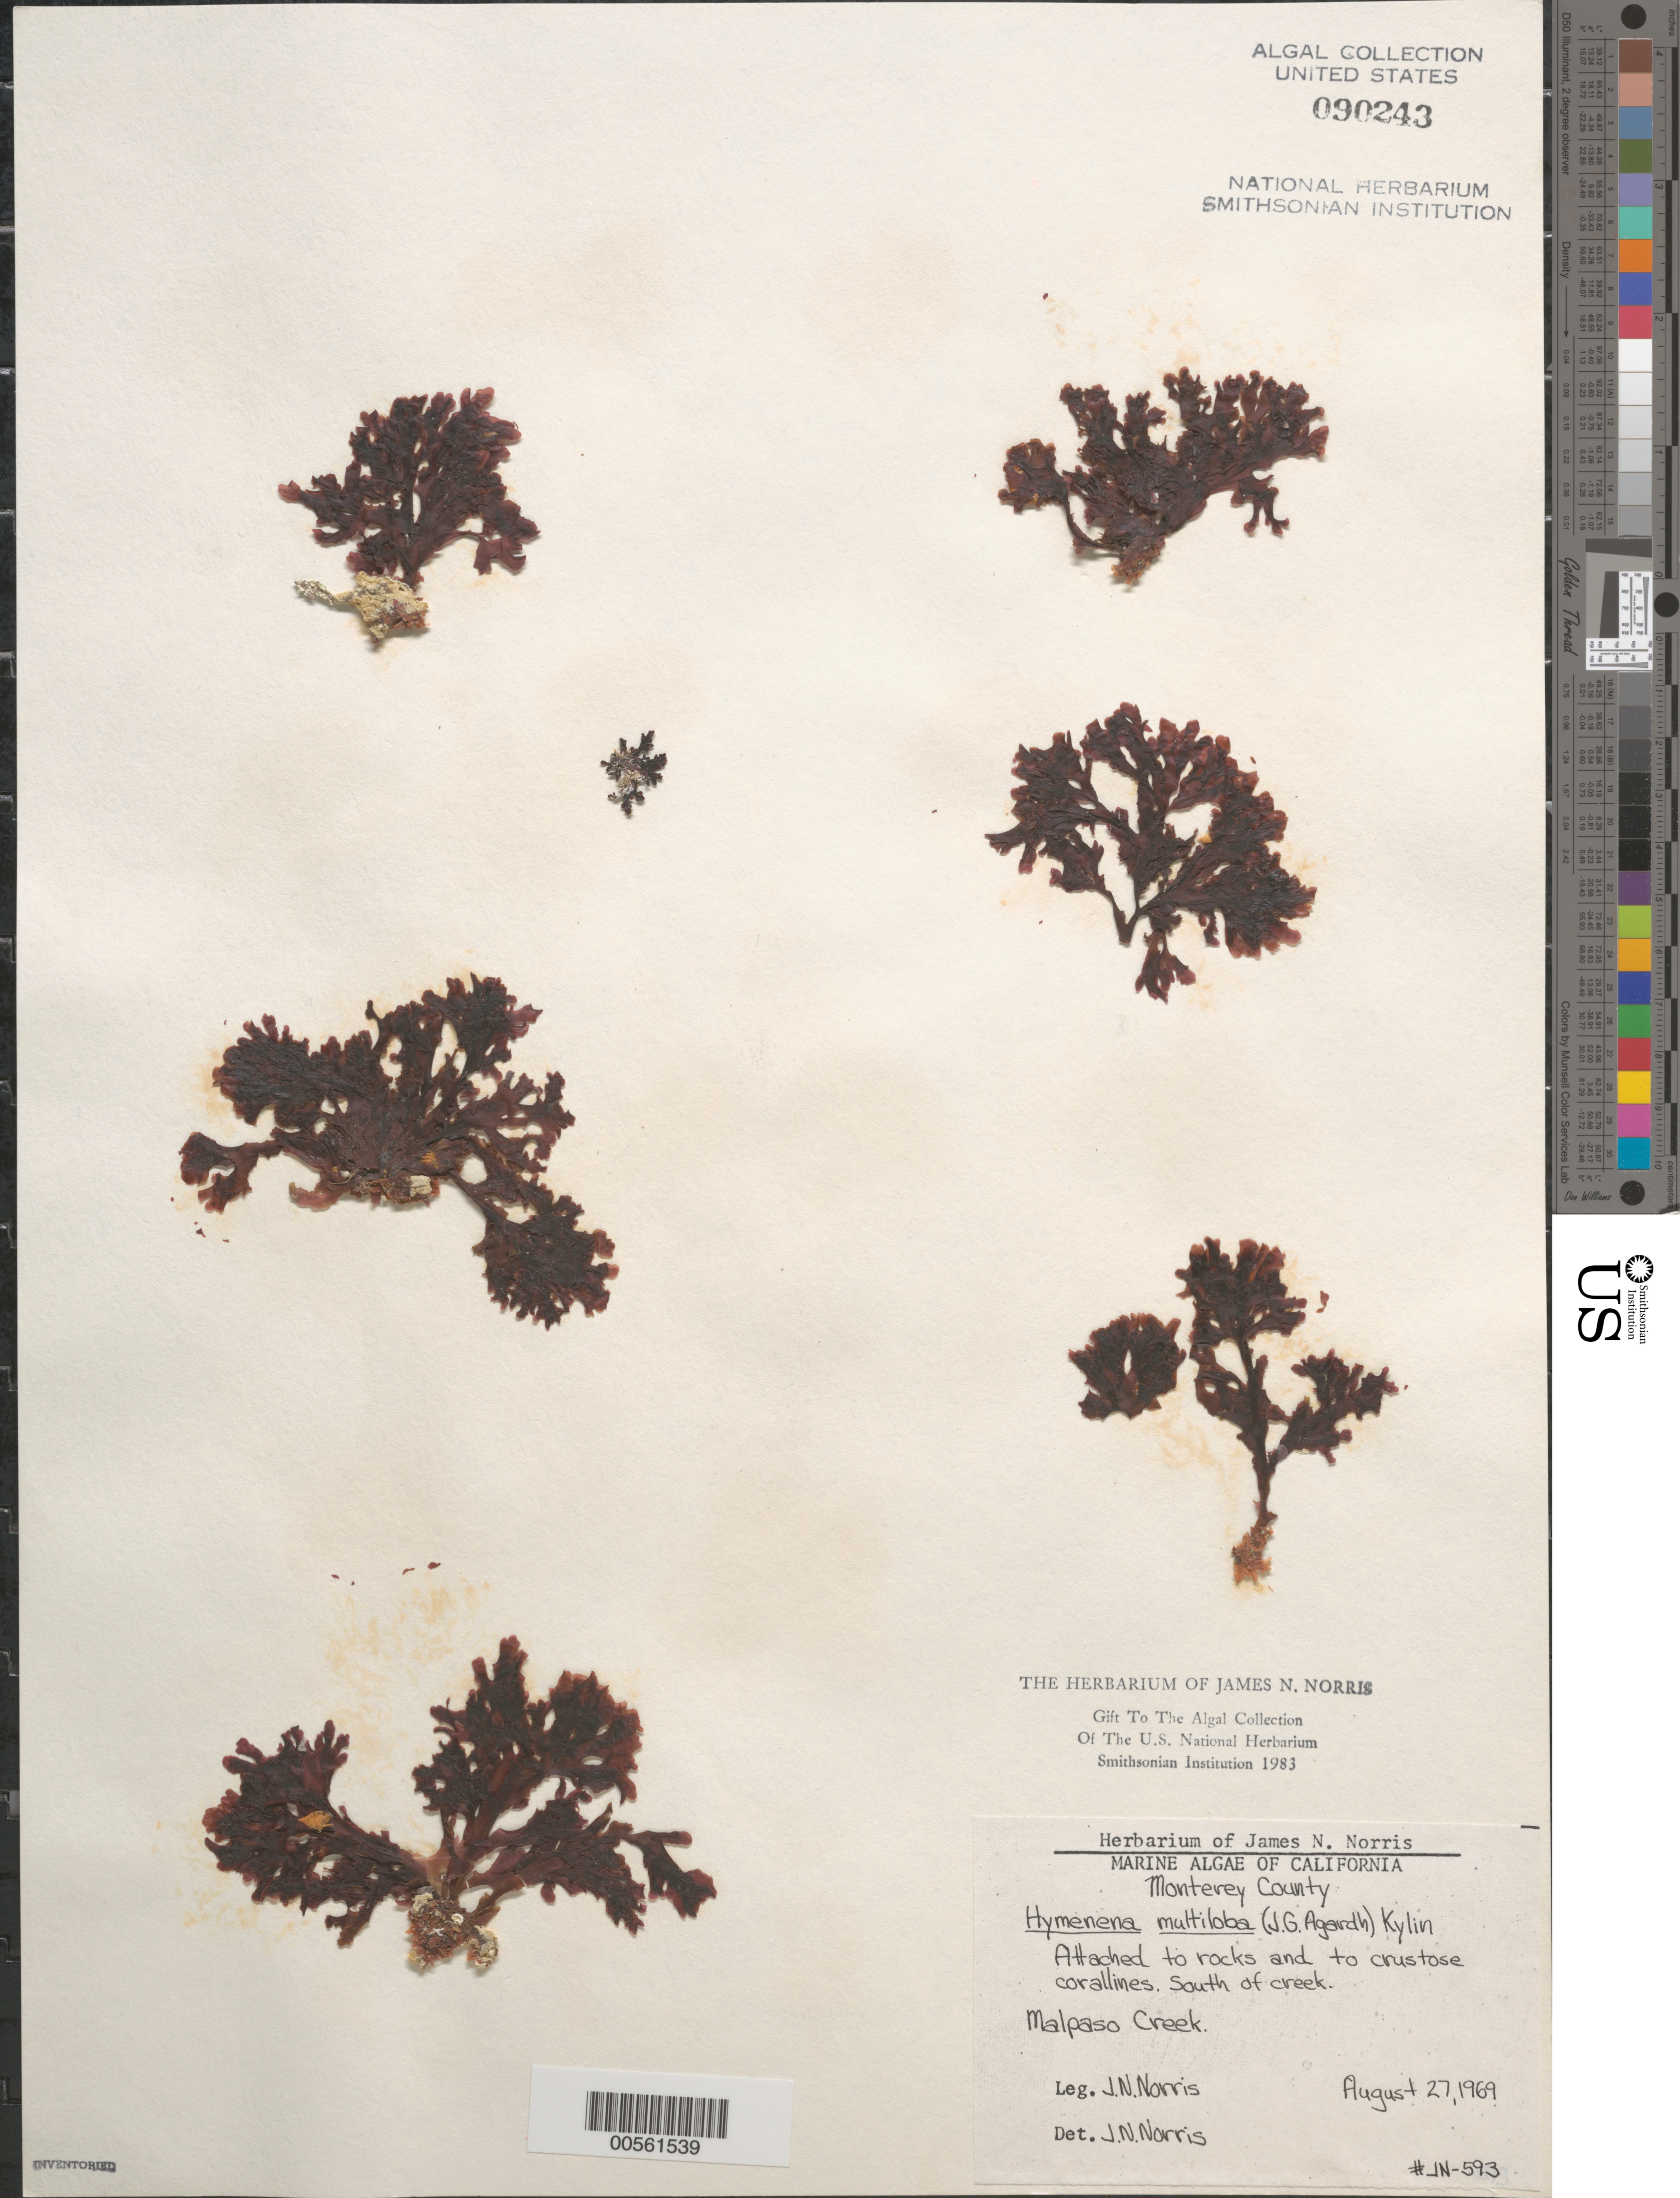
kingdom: Plantae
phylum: Rhodophyta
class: Florideophyceae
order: Ceramiales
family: Delesseriaceae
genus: Hymenena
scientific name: Hymenena multiloba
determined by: Norris, James N.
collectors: J. N. Norris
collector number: JN-593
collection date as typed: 27 Aug 1969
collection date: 1969-08-27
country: United States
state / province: California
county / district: Monterey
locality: South of Malpaso Creek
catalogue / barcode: US 90243